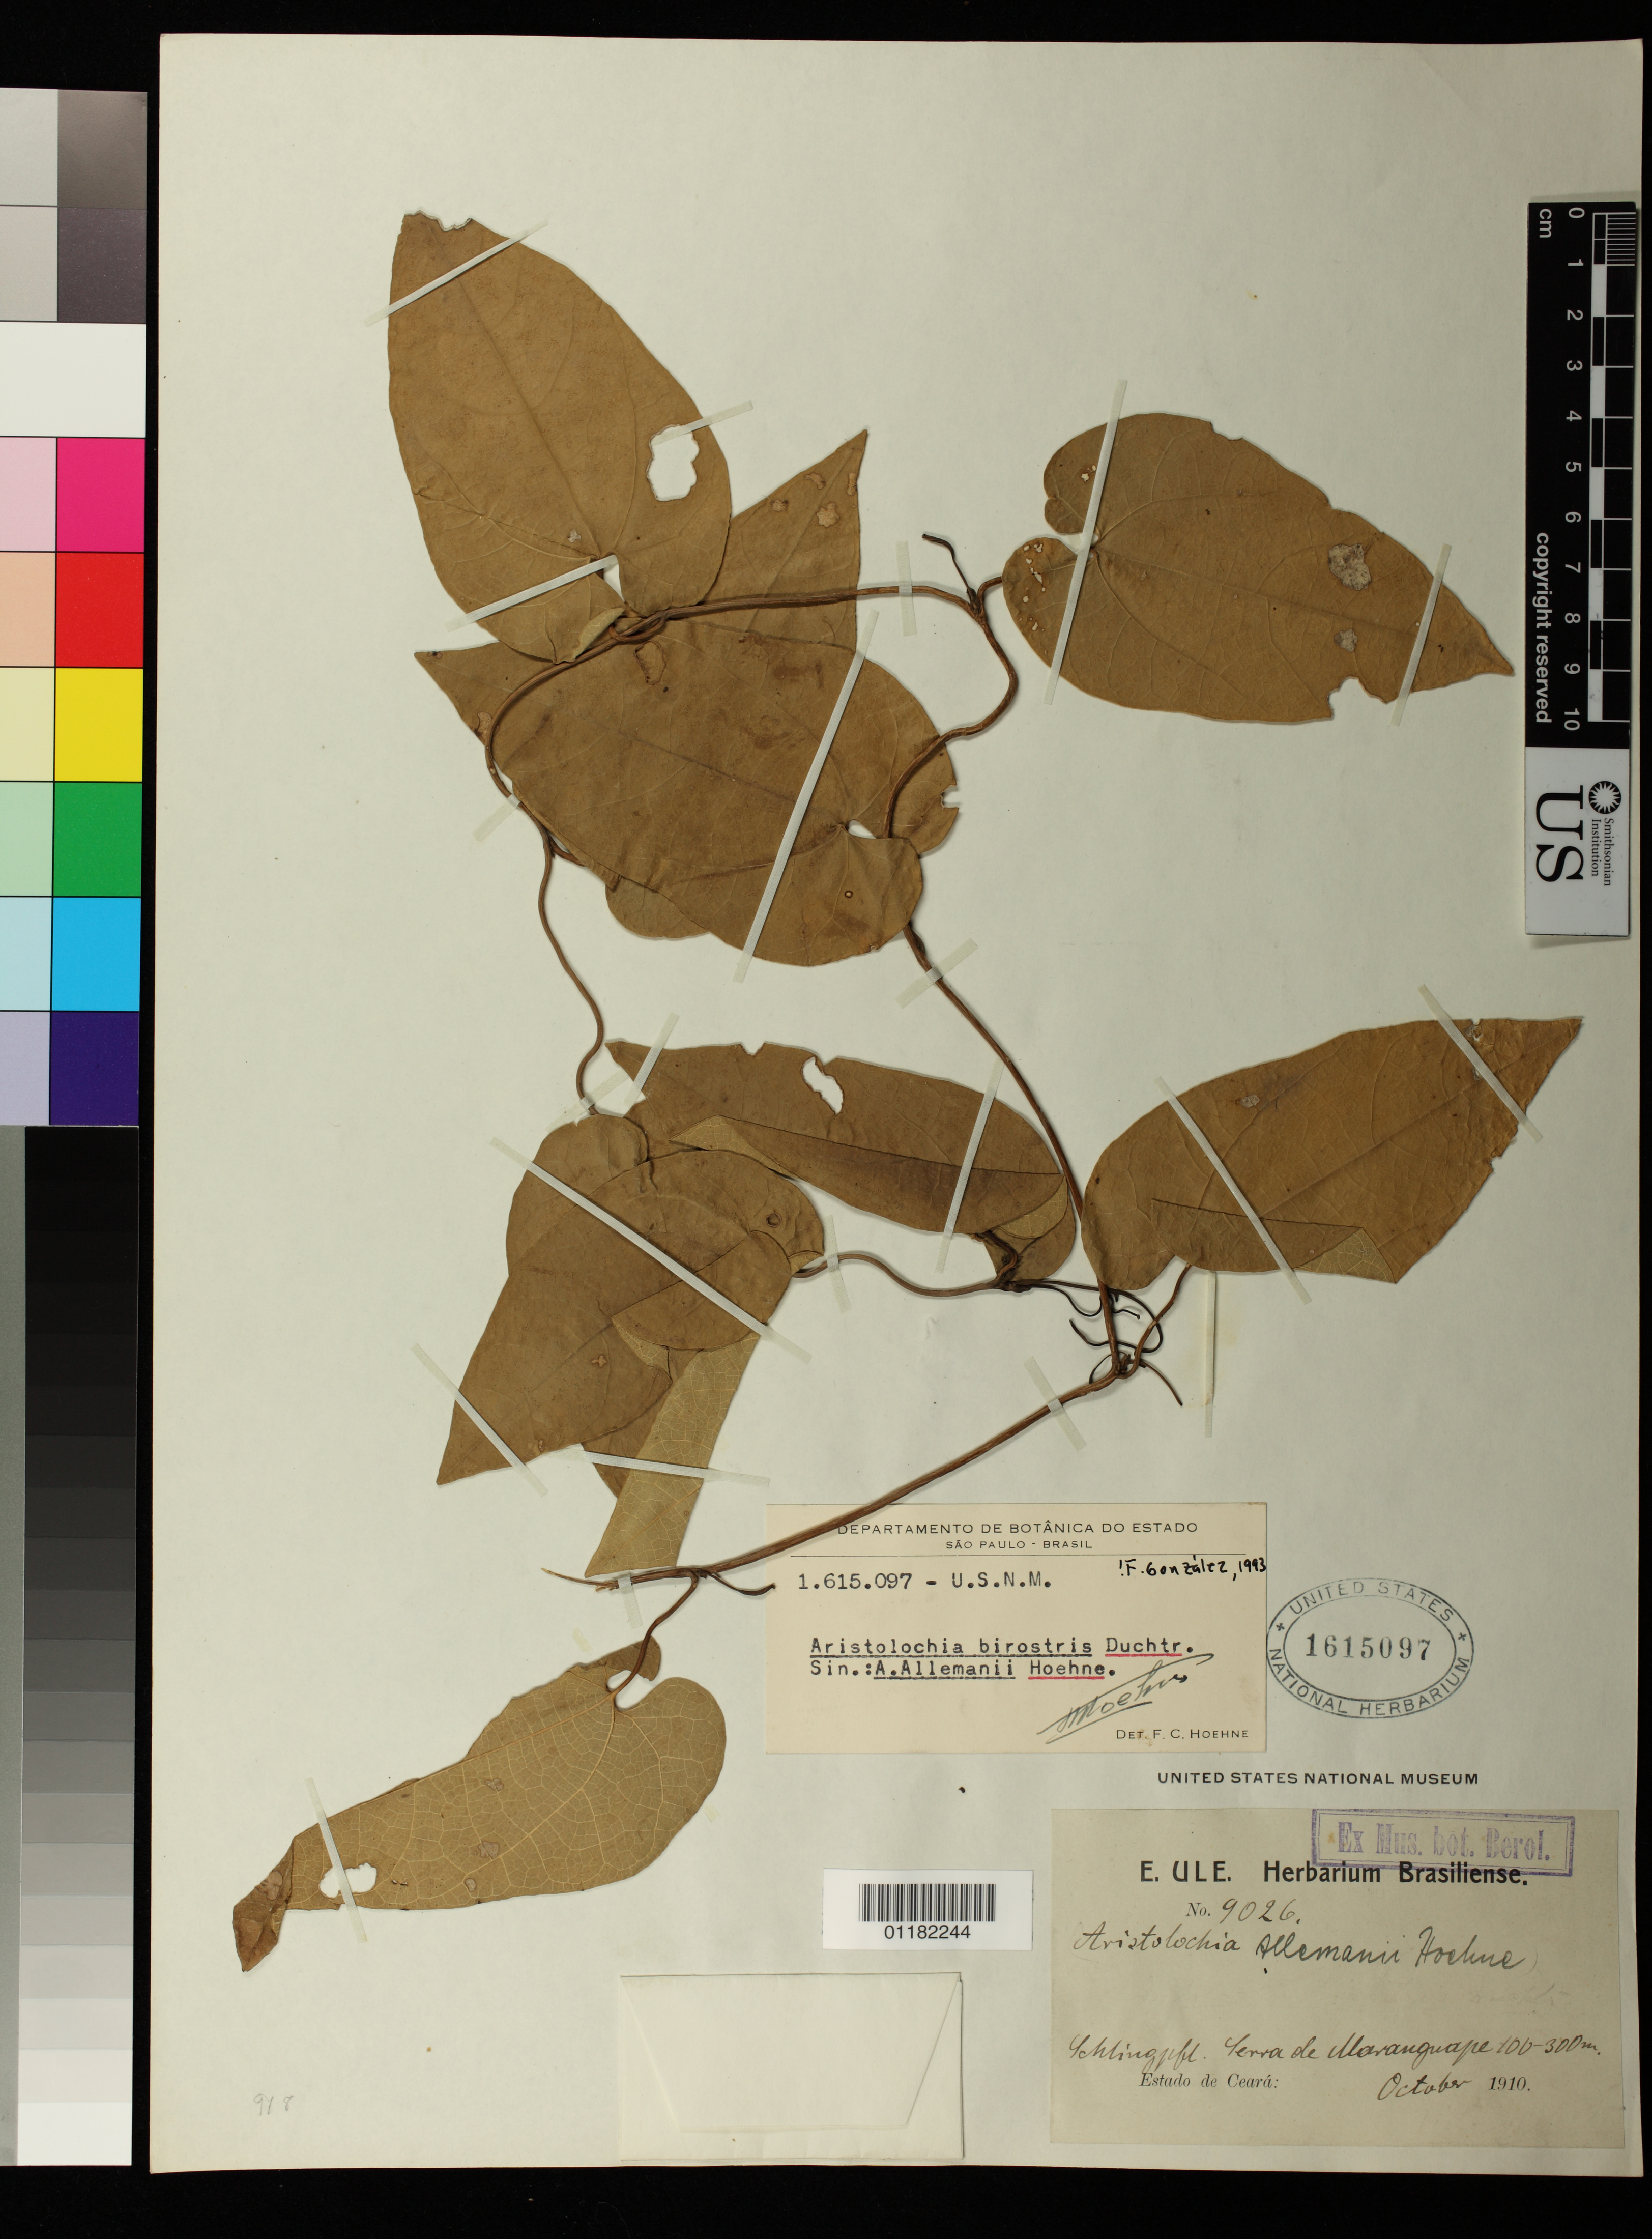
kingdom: Plantae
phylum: Tracheophyta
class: Magnoliopsida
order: Piperales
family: Aristolochiaceae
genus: Aristolochia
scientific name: Aristolochia bicolor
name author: Ule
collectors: E. H. Ule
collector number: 9026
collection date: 1910-10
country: Brazil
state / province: Ceará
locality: Yohlingibl, Serra de Maranguape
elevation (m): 100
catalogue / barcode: US 1615097